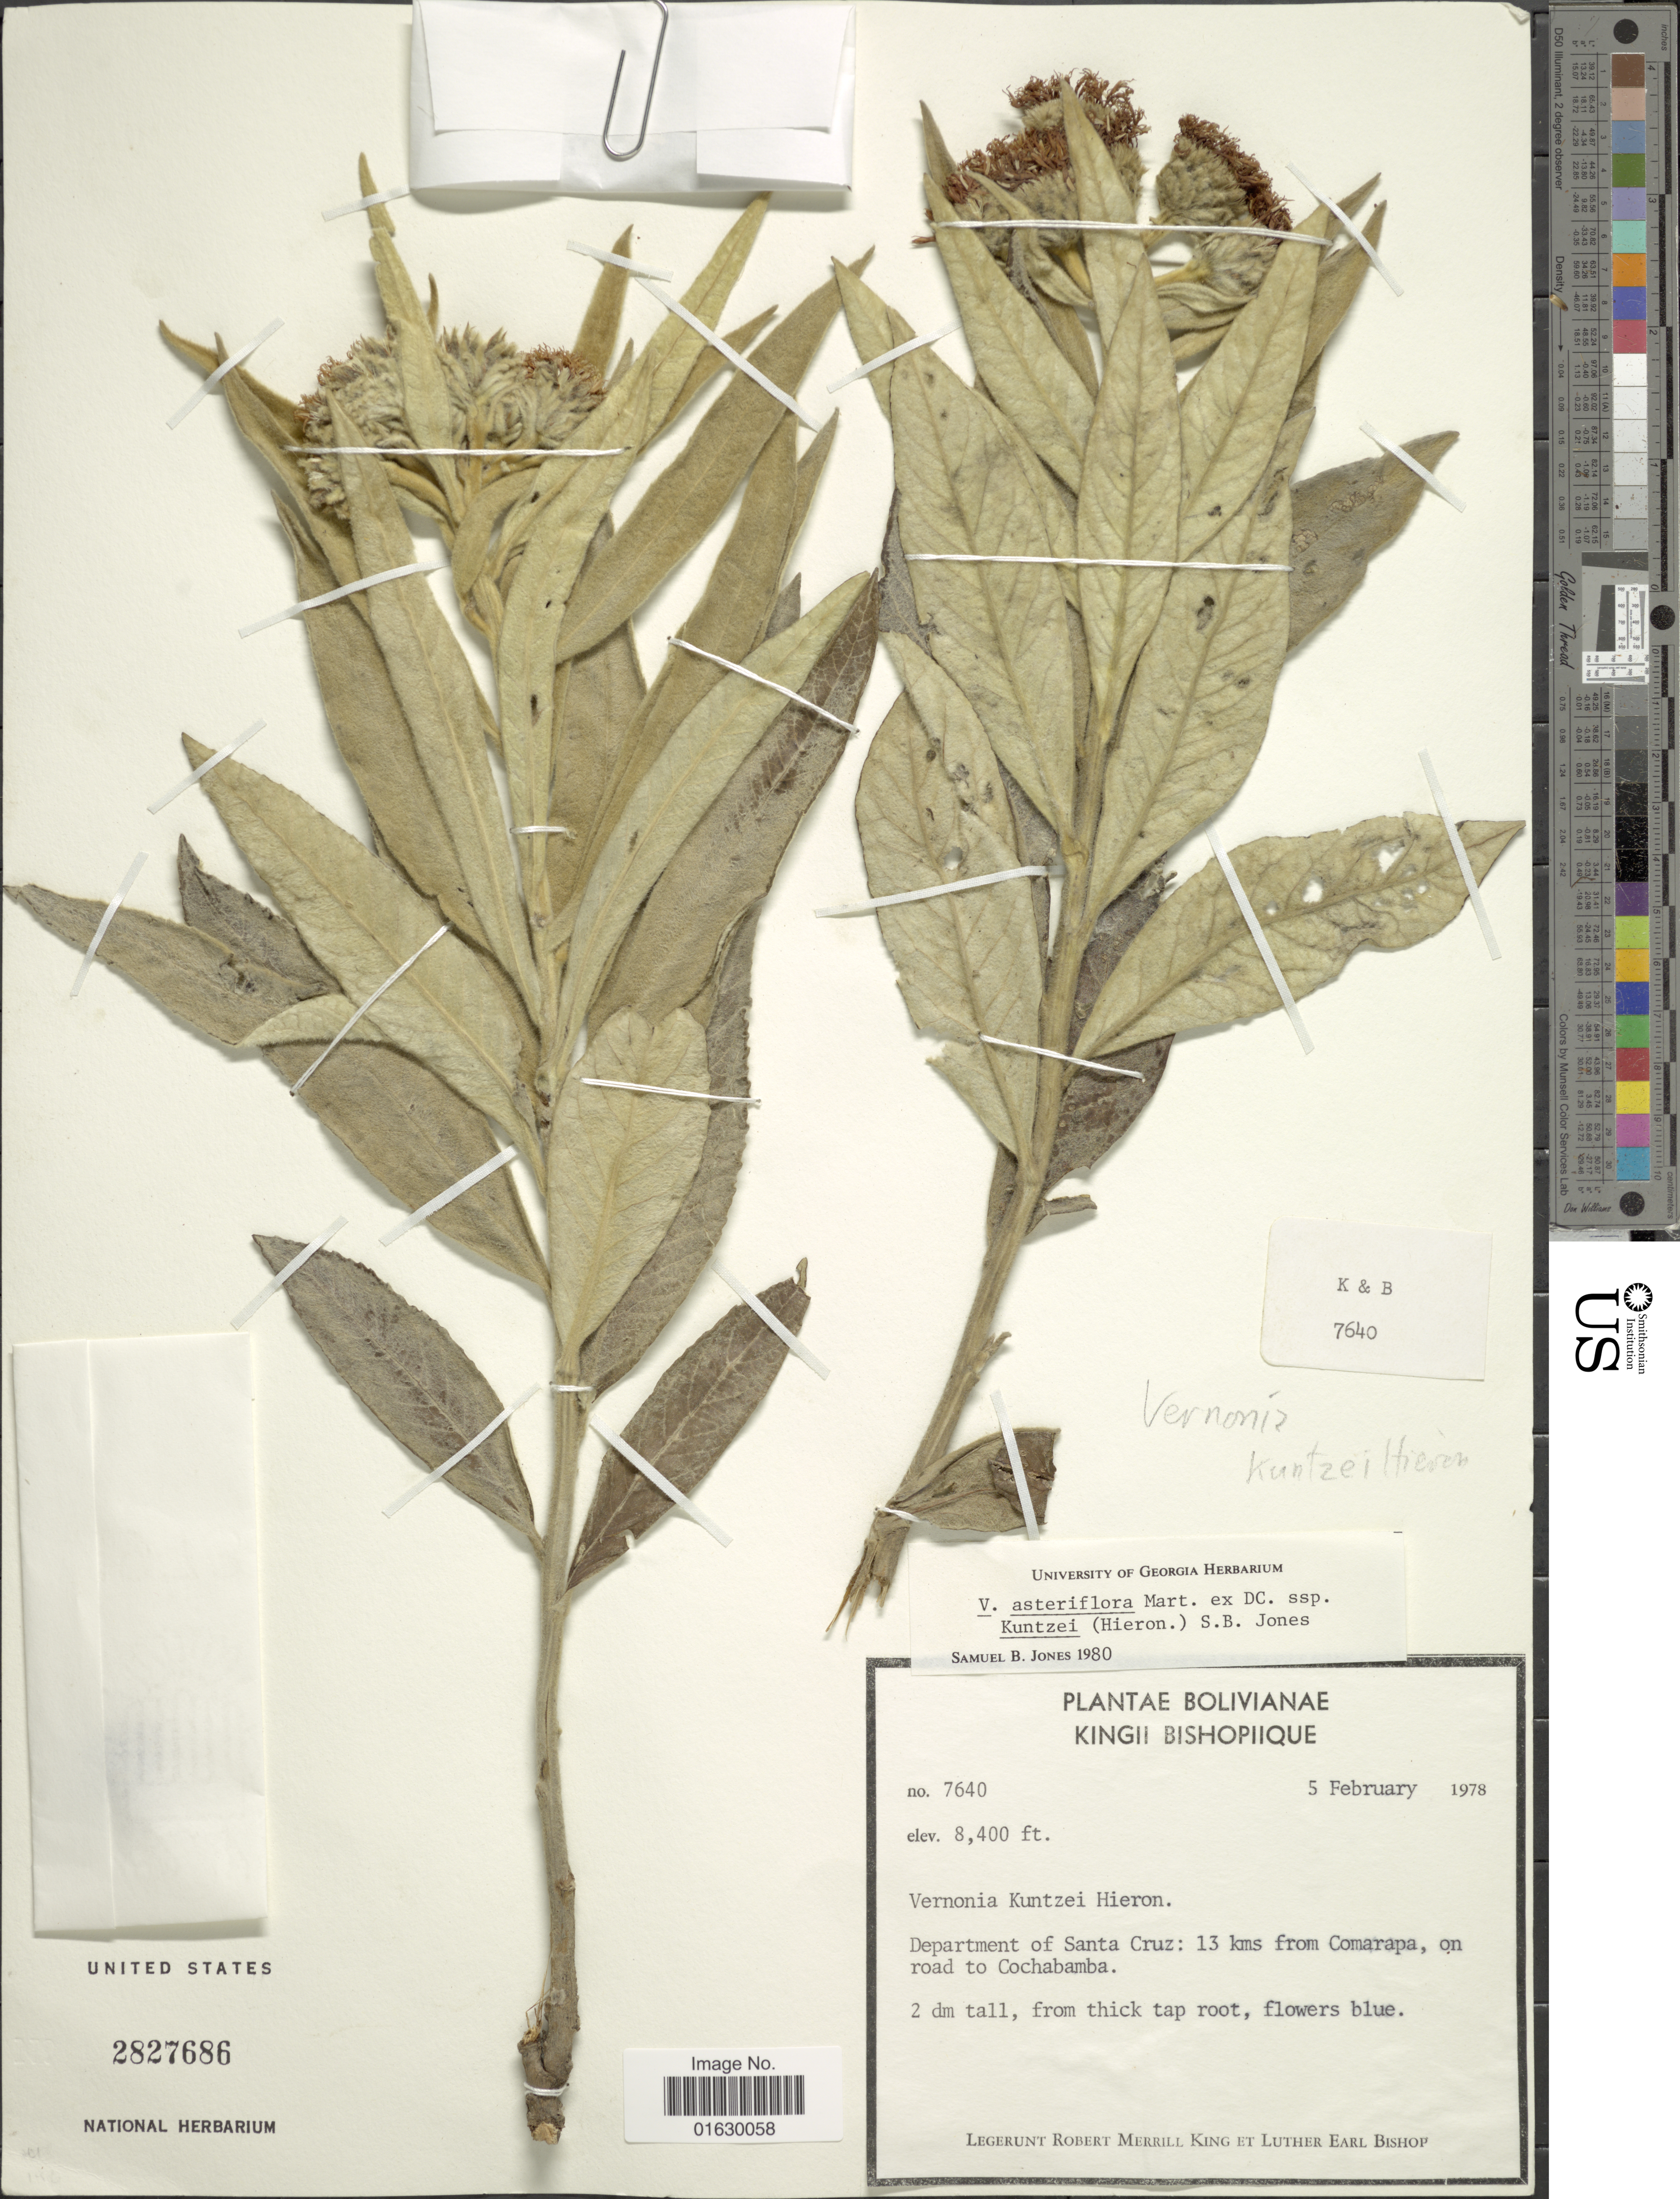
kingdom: Plantae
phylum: Tracheophyta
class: Magnoliopsida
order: Asterales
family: Asteraceae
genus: Lessingianthus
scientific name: Lessingianthus asteriflorus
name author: (Mart. ex DC.) H. Rob.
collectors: R. M. King & L. E. Bishop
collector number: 7640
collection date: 1978-02-05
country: Bolivia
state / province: Santa Cruz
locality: Bolivianae, Department of Santa Cruz, 13 kms from Comarapa, on road to Cochabamba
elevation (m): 2560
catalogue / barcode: US 2827686